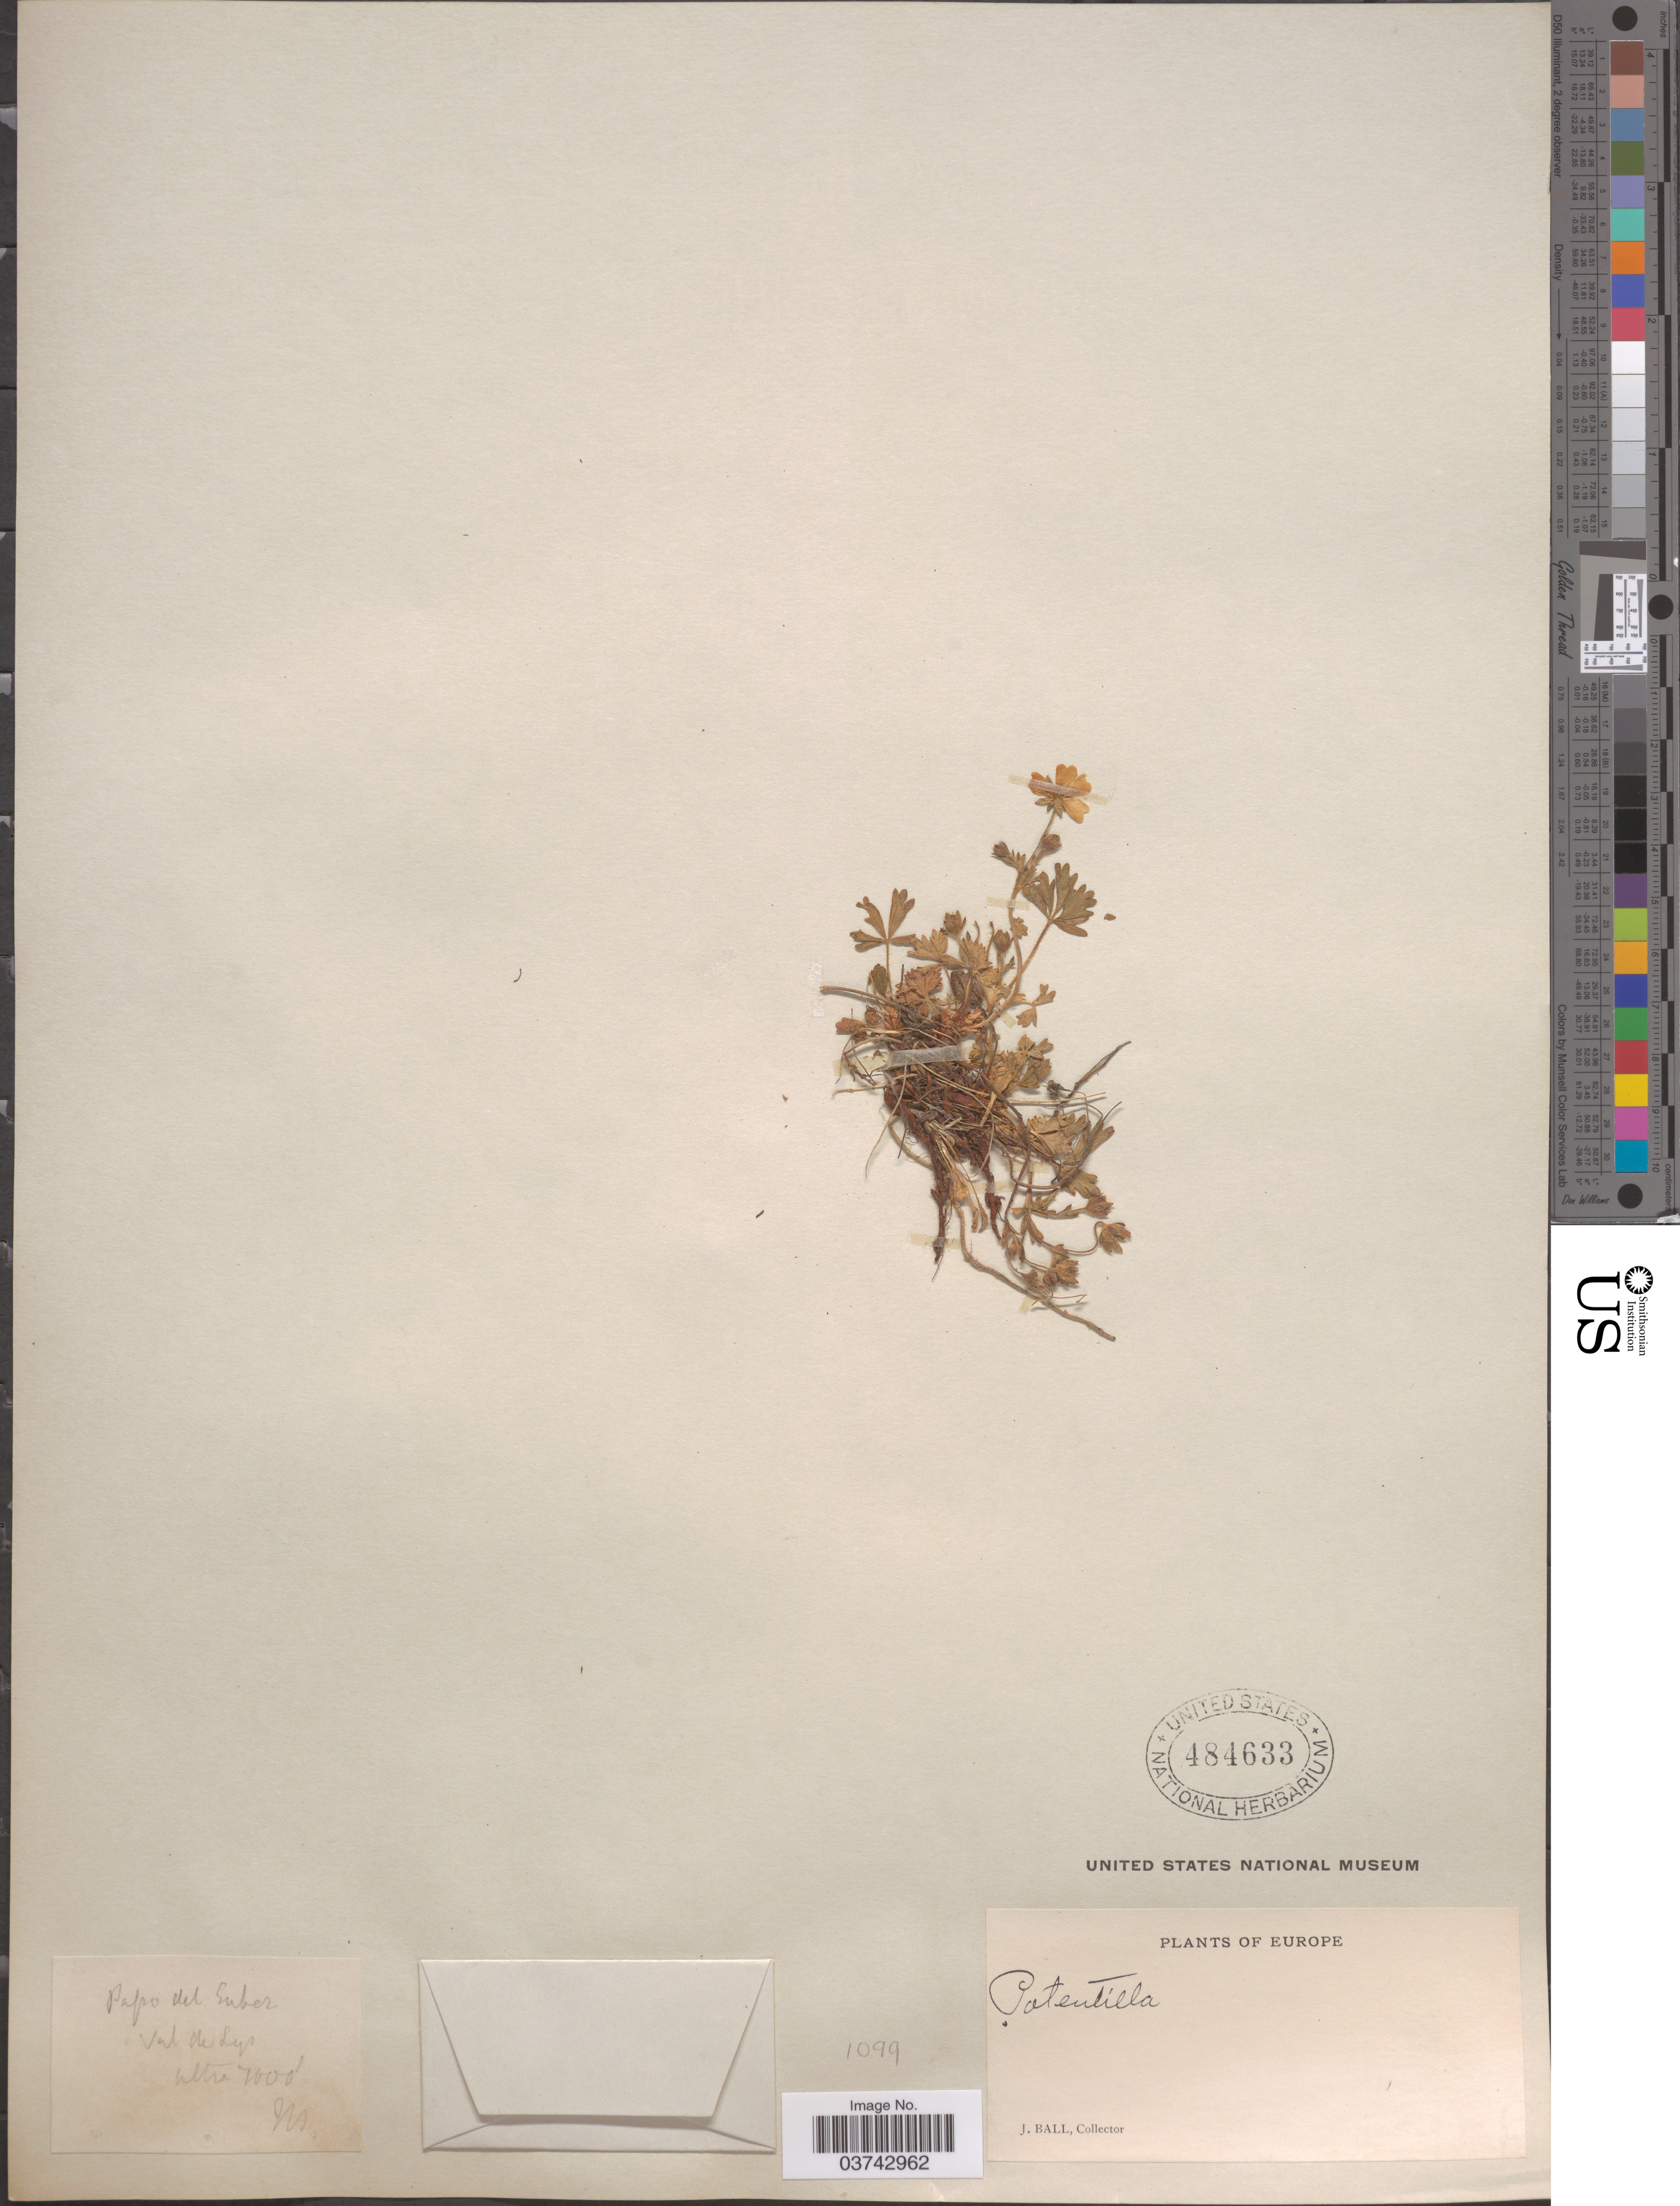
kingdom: Plantae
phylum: Tracheophyta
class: Magnoliopsida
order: Rosales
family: Rosaceae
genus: Potentilla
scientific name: Potentilla sp.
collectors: J. Ball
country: Switzerland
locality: Passo del Suber Val de Lys.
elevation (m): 2134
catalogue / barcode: US 484633